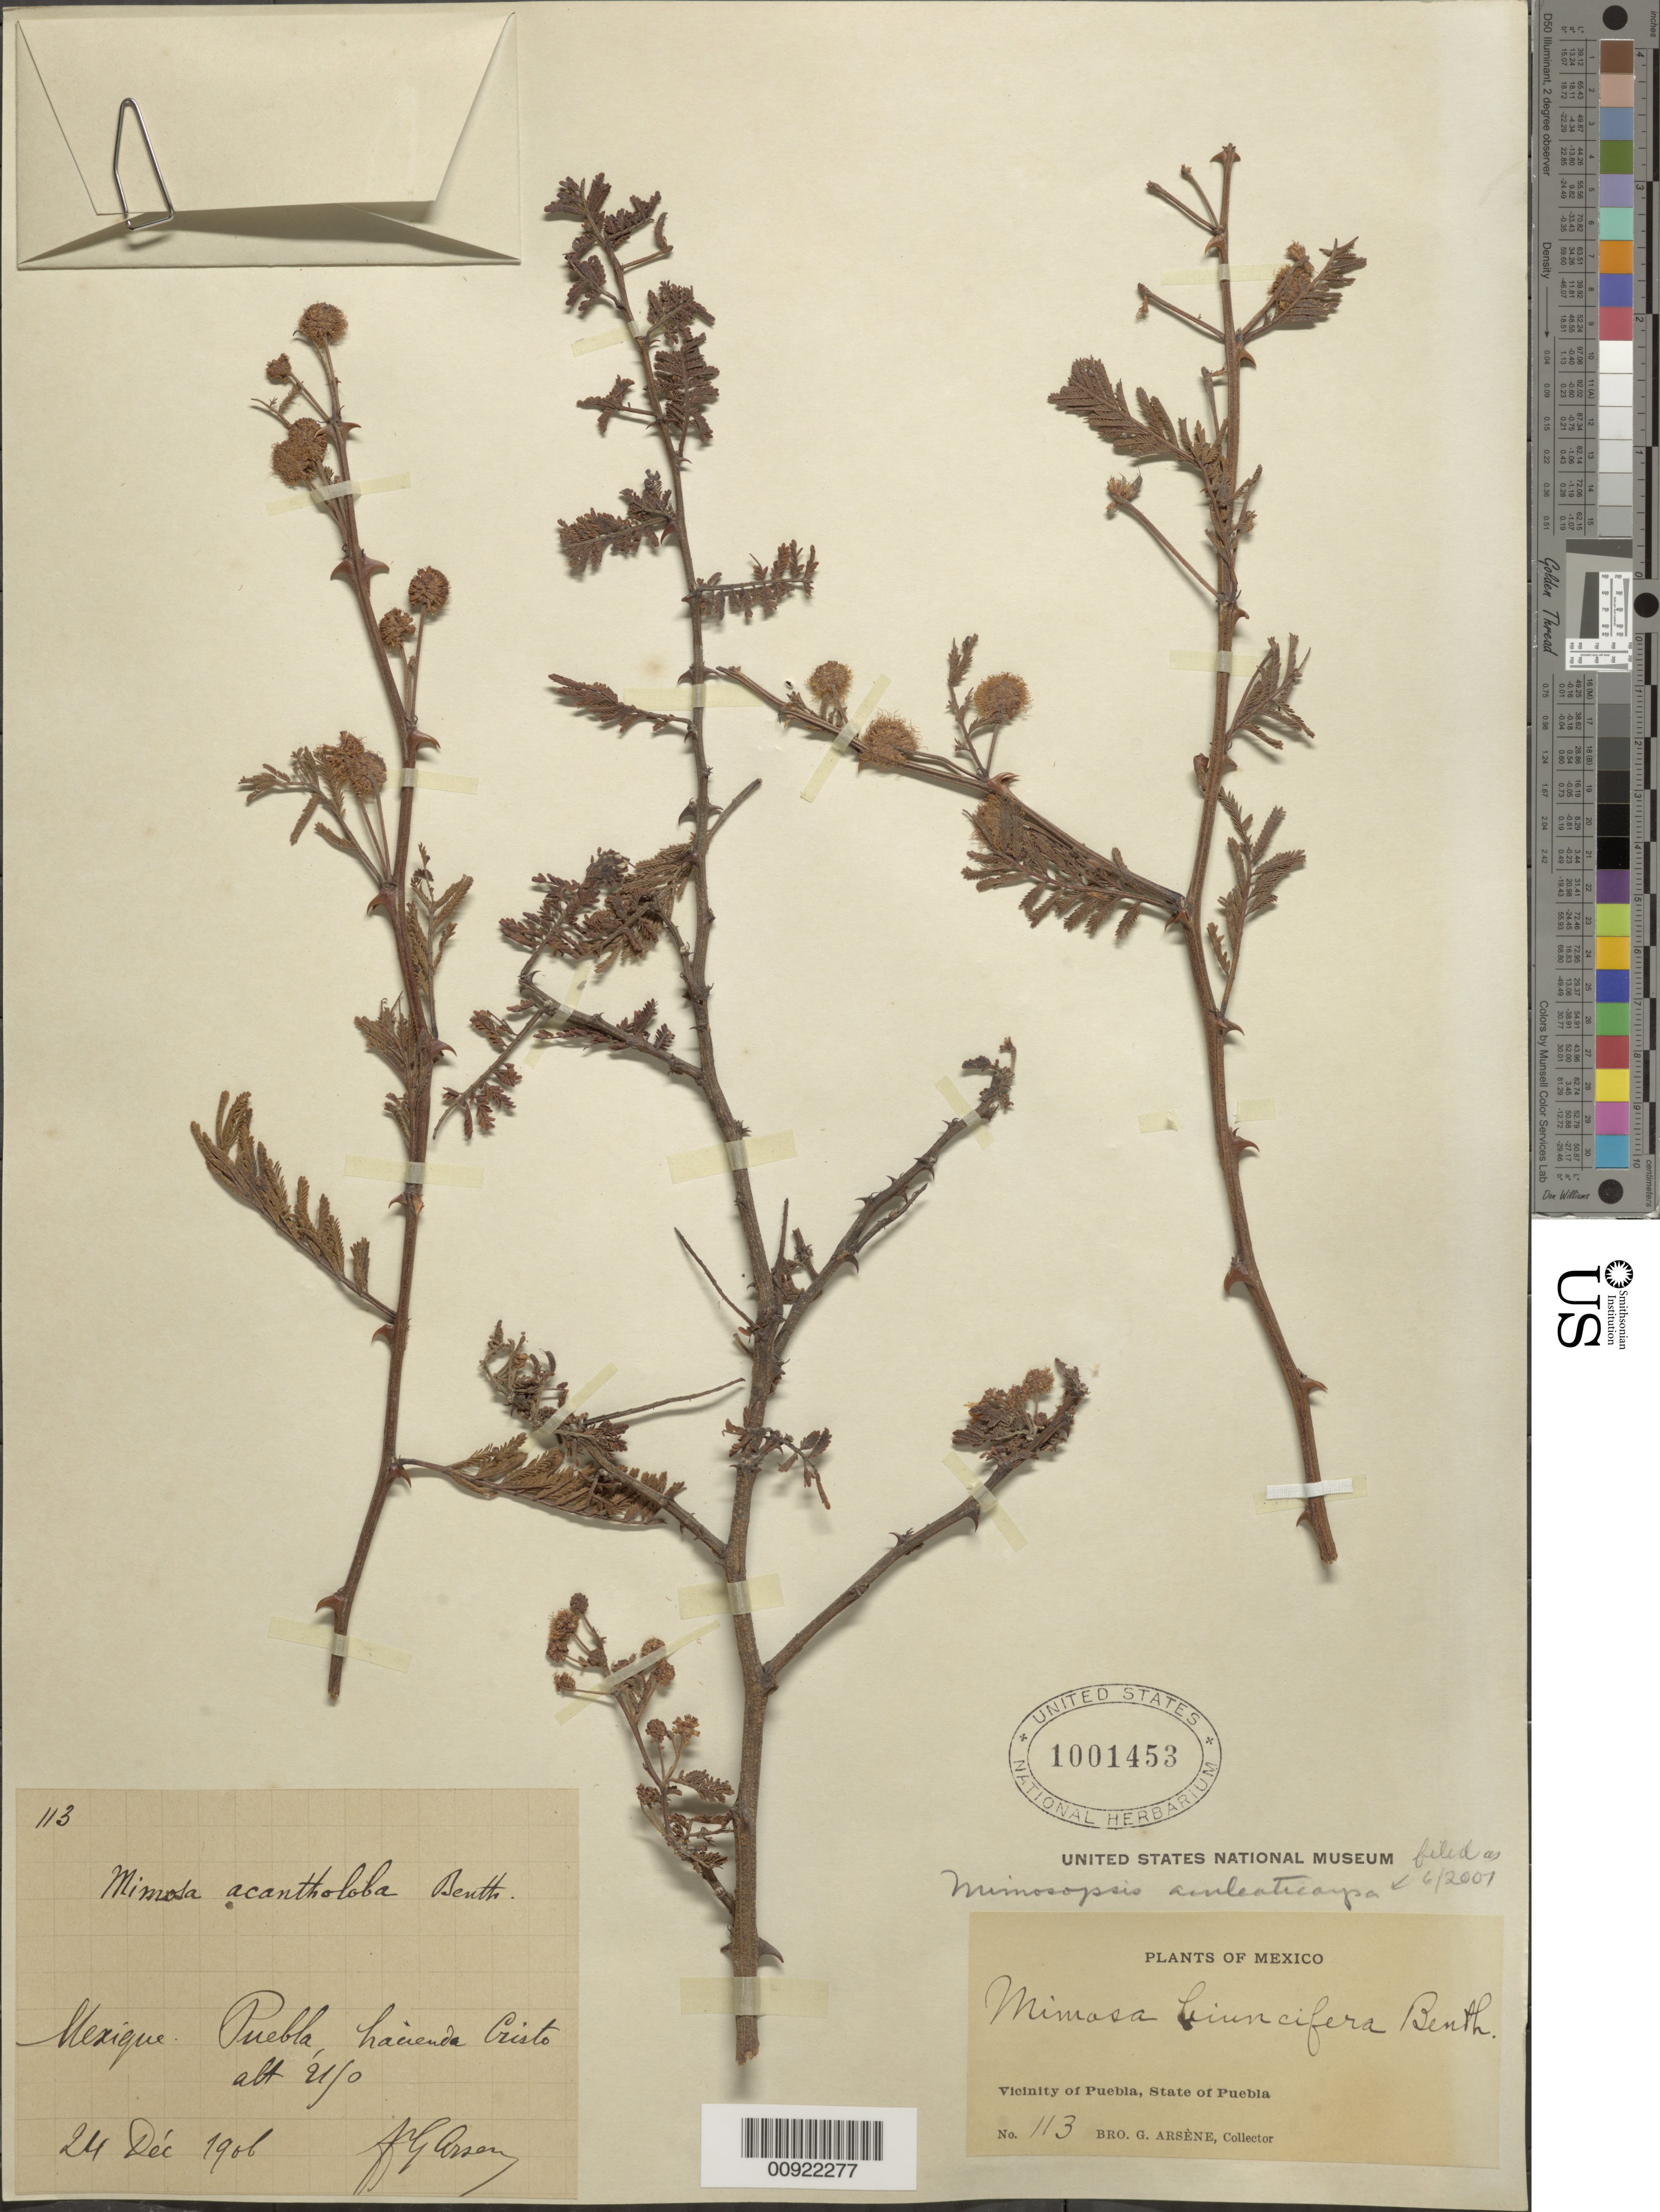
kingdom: Plantae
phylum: Tracheophyta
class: Magnoliopsida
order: Fabales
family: Fabaceae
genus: Mimosa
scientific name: Mimosa aculeaticarpa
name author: Ortega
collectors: Bro. G. Arsène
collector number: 113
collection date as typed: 24 Dec 1906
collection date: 1906-12-24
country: Mexico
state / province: Puebla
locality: Hacienda Cristo. Vicinity of Puebla, State of Puebla.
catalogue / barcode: US 1001453